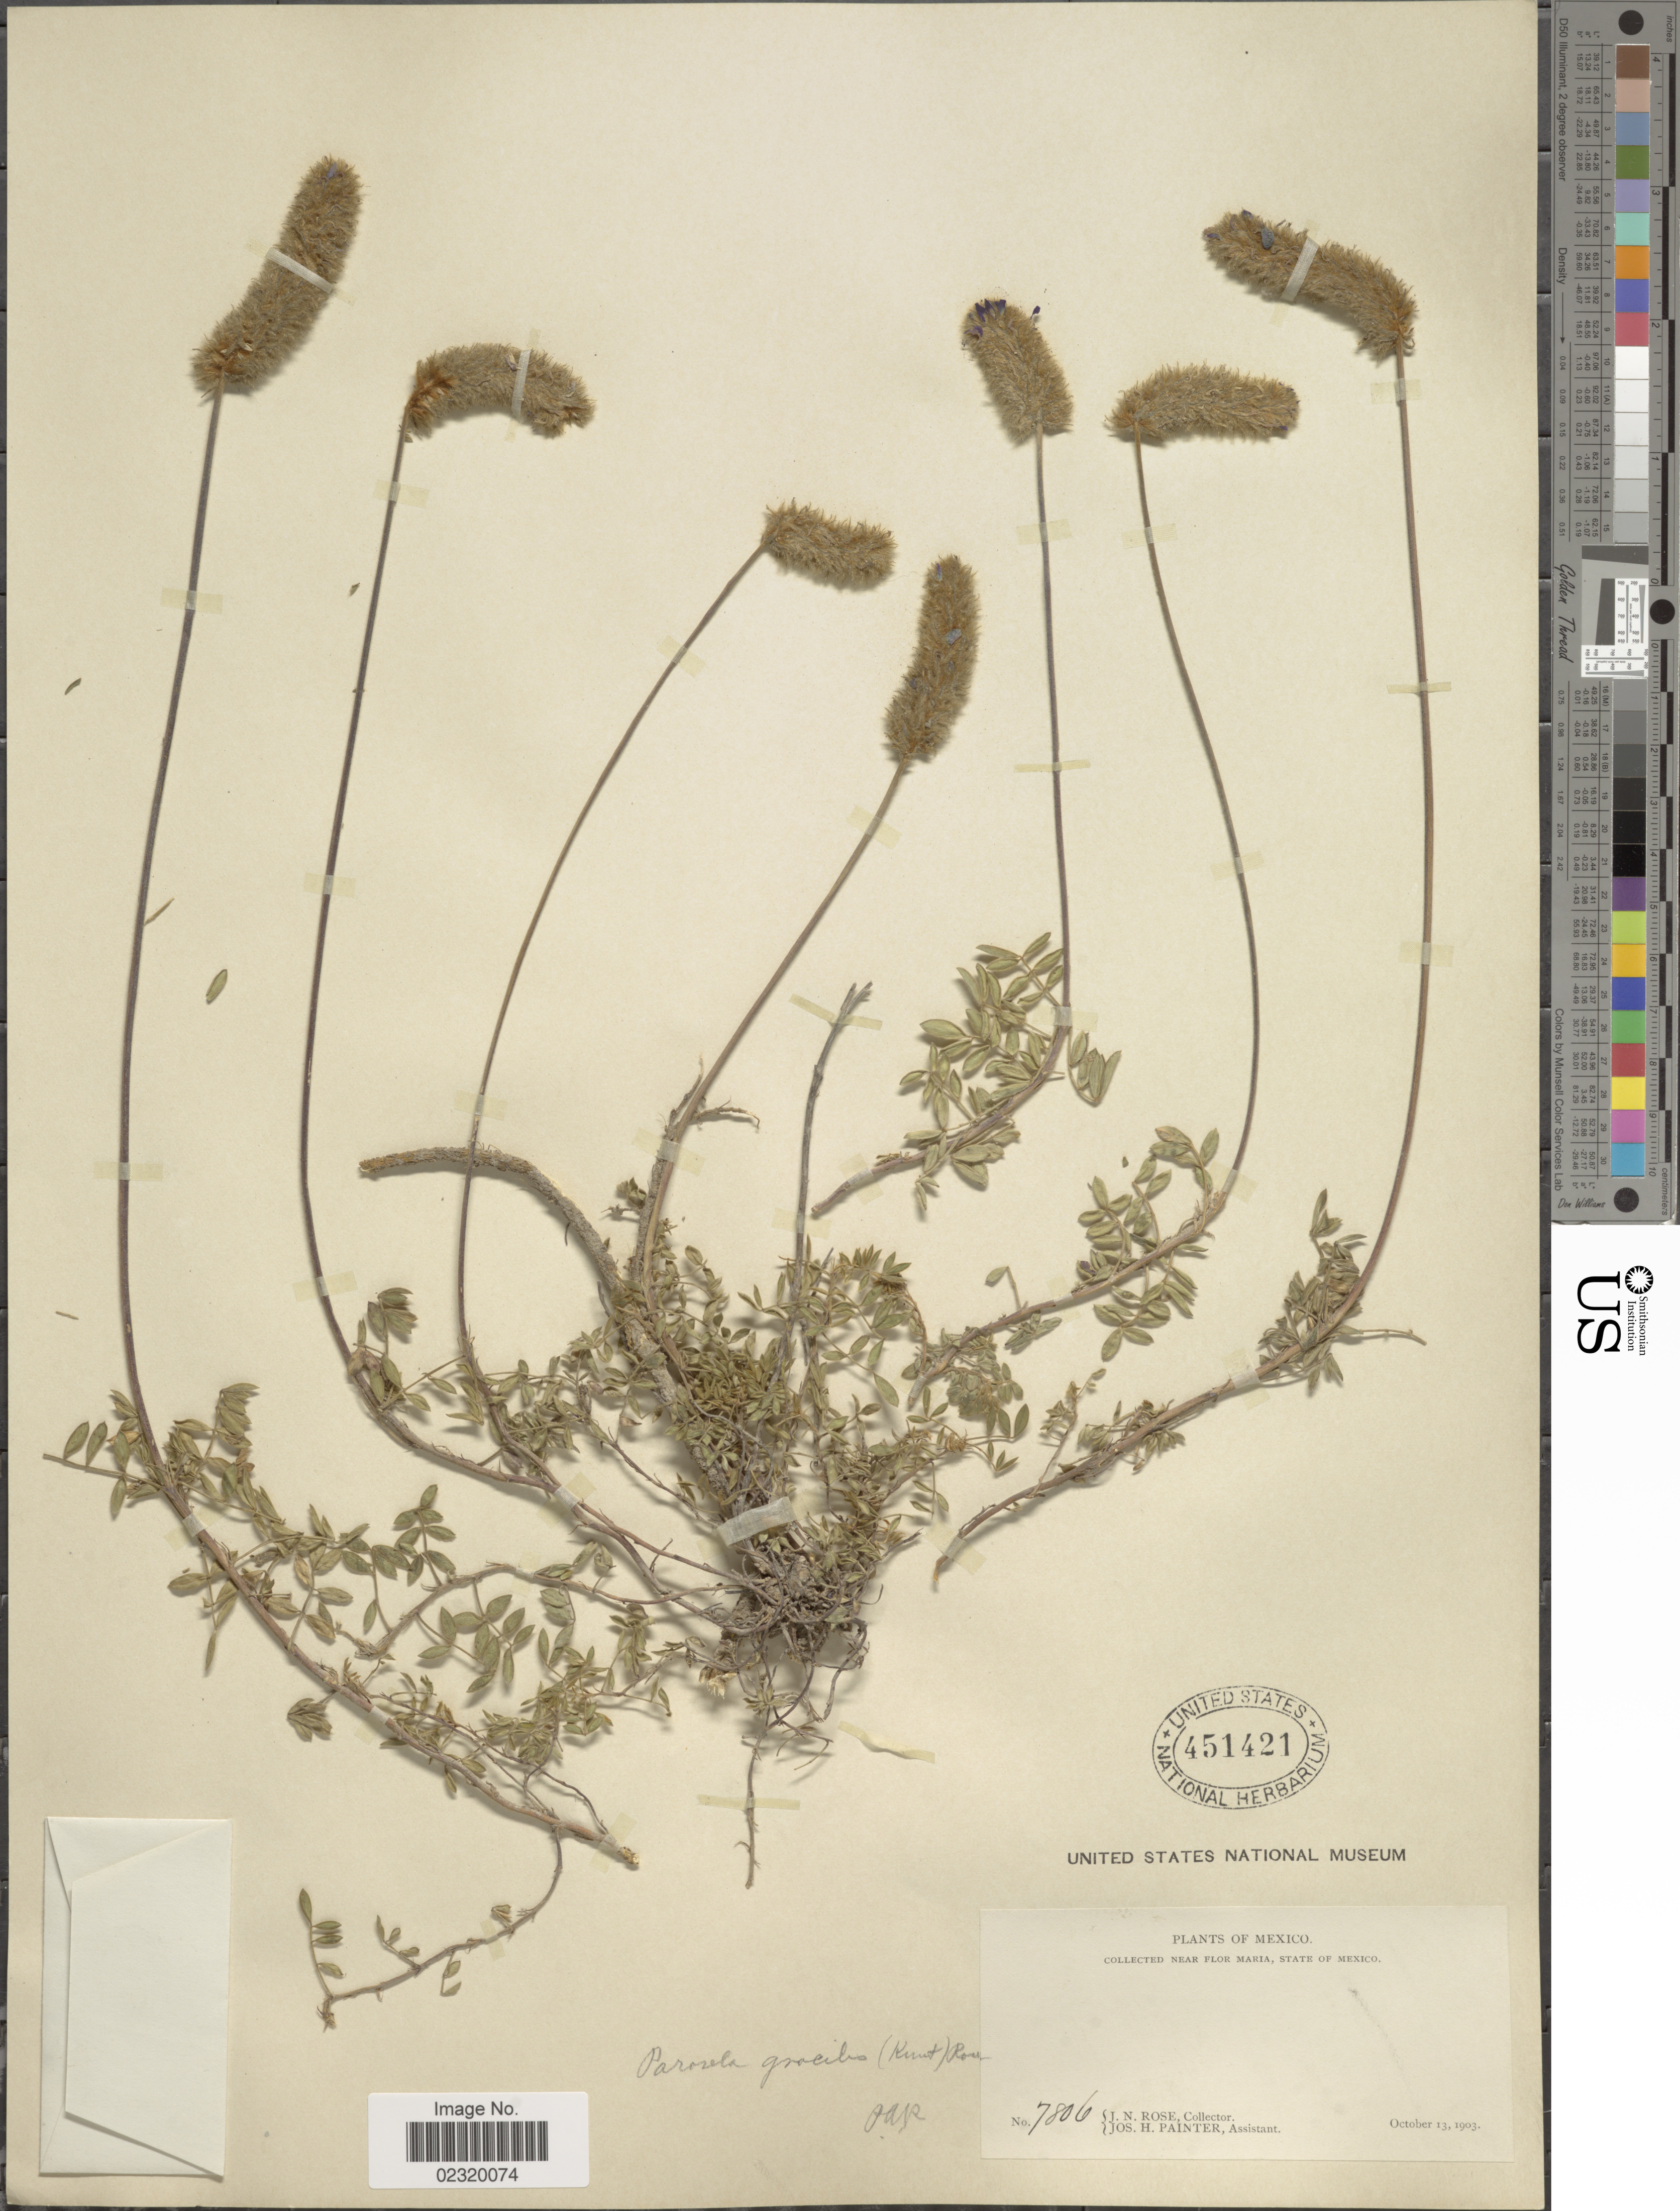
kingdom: Plantae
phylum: Tracheophyta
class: Magnoliopsida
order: Fabales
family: Fabaceae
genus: Dalea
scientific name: Dalea sericea var. sericea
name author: Lag.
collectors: J. N. Rose & J. H. Painter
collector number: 7806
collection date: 1903-10-13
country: Mexico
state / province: México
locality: Near Flor Maria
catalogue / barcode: US 451421